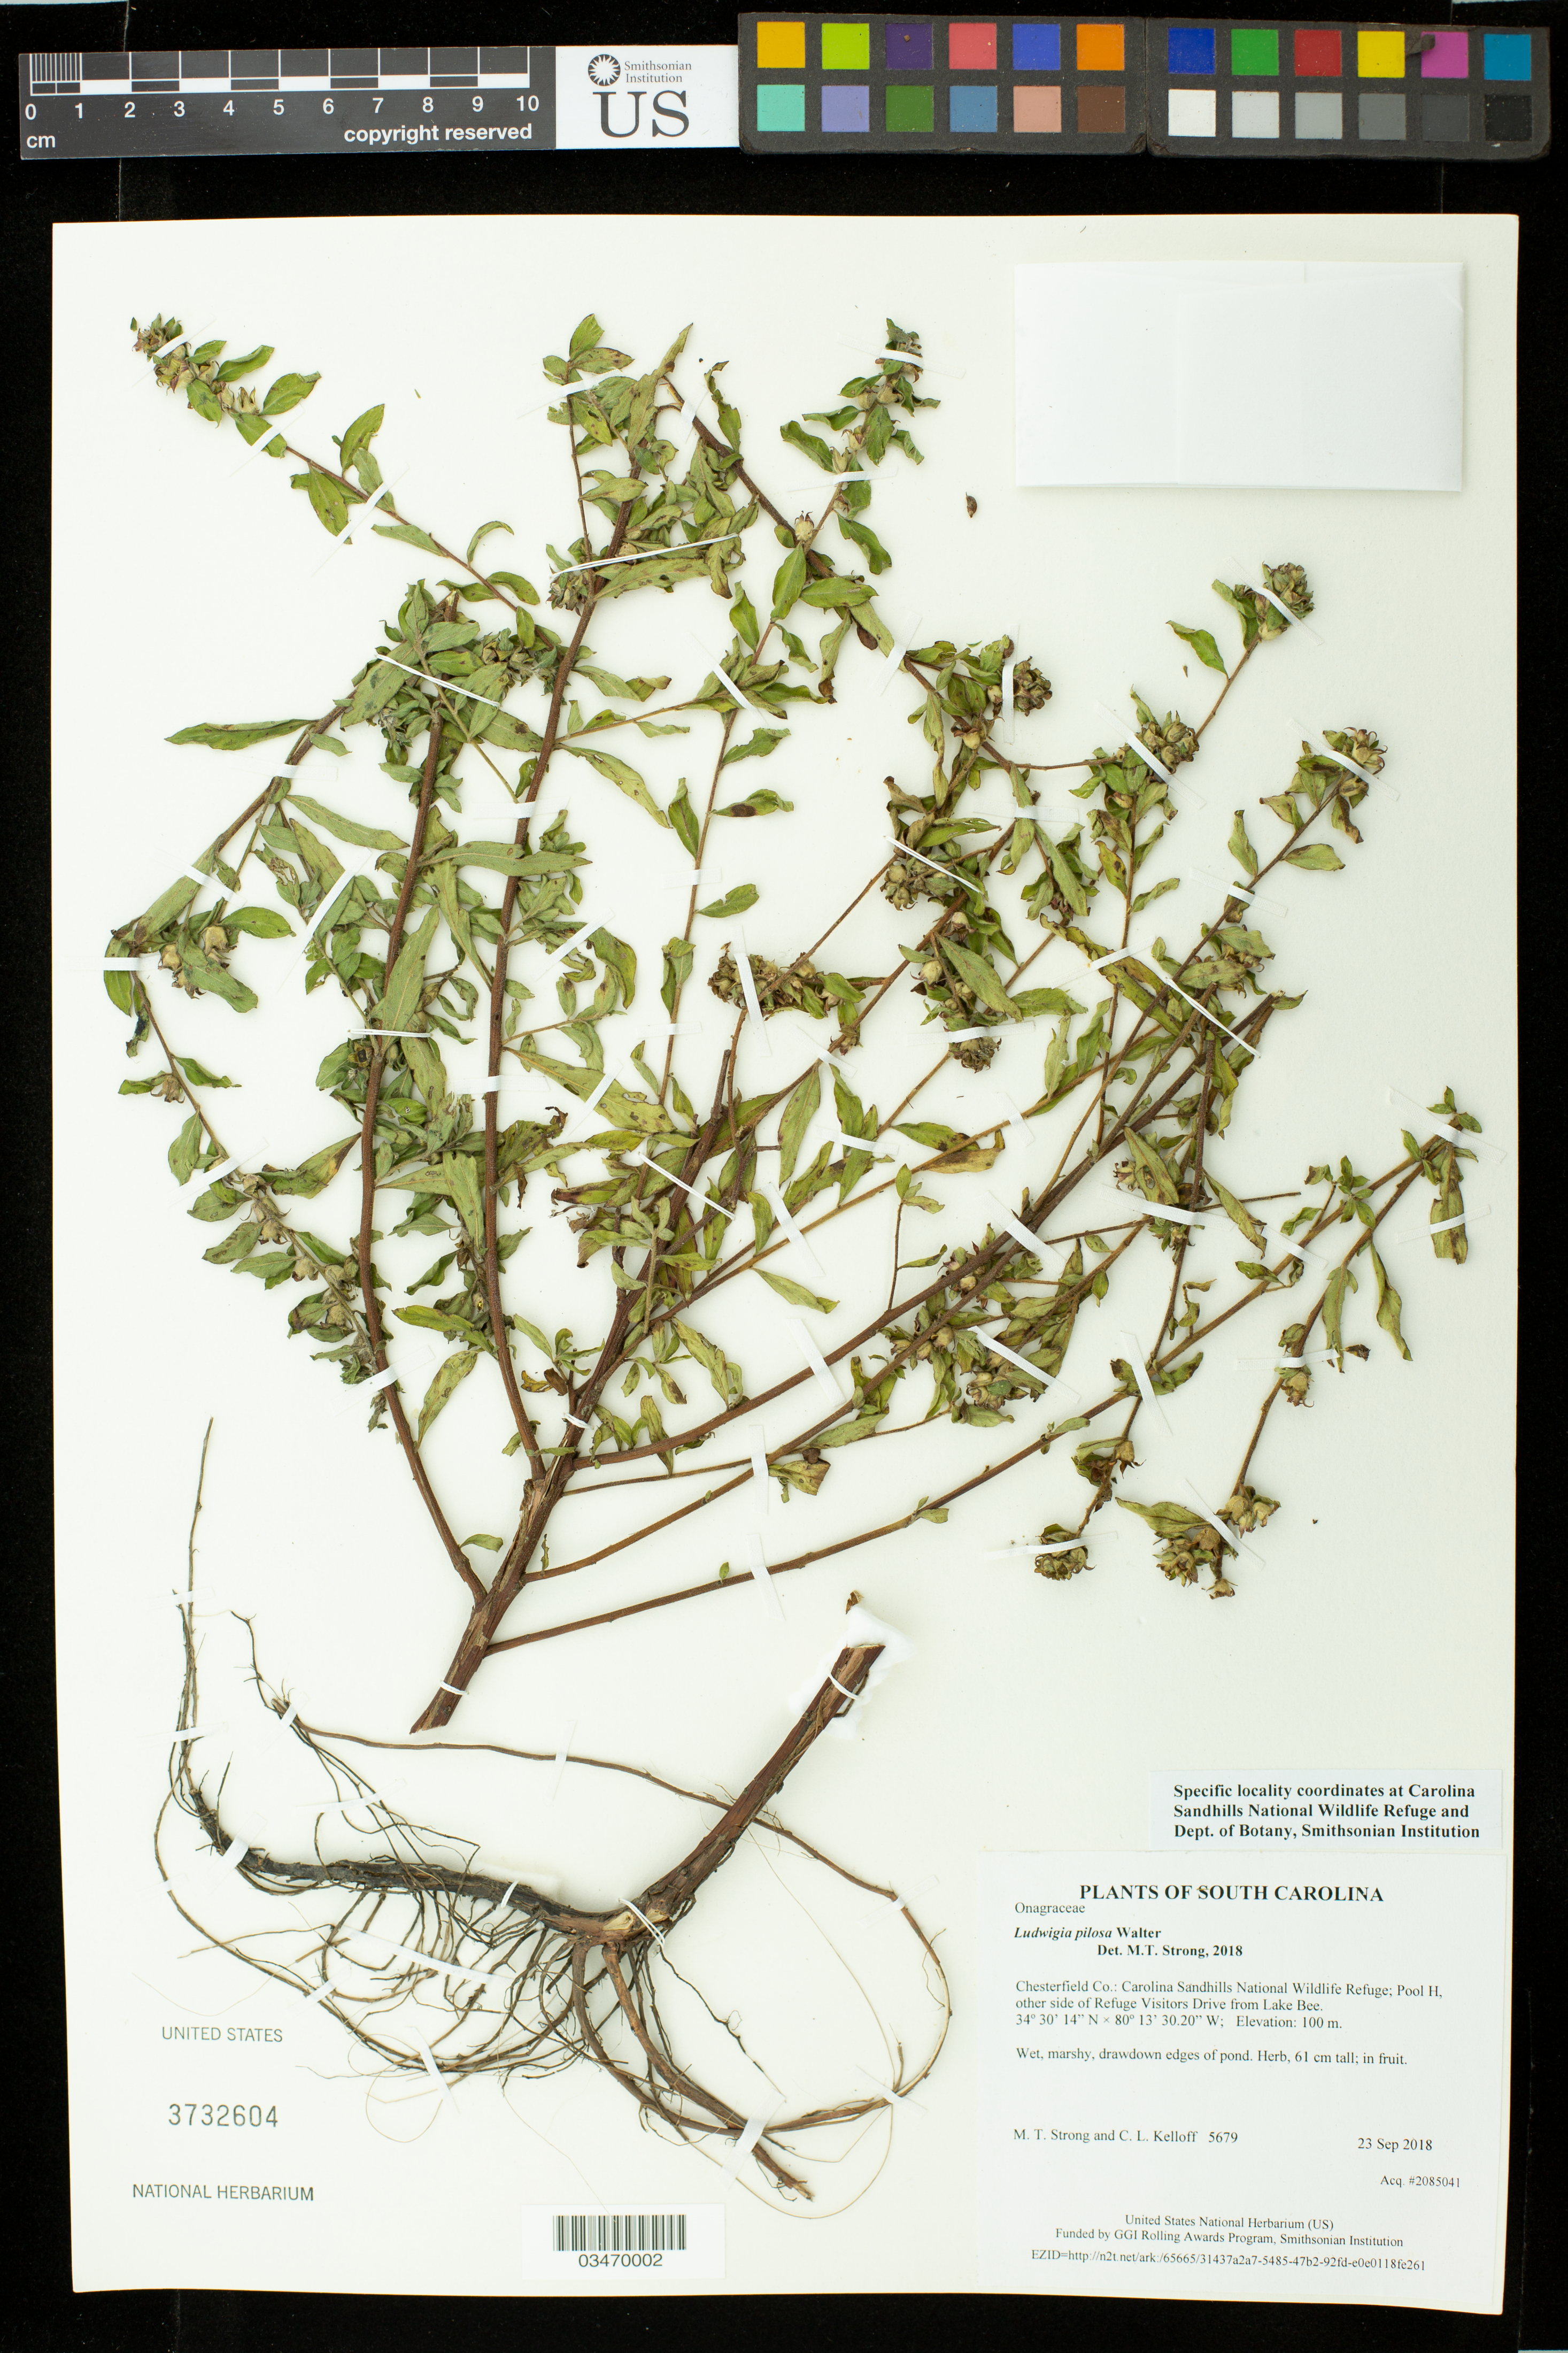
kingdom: Plantae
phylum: Tracheophyta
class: Magnoliopsida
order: Myrtales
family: Onagraceae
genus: Ludwigia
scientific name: Ludwigia pilosa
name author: Walter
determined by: Strong, M. T., (US), Smithsonian Institution - National Museum of Natural History (UNITED STATES)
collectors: M. T. Strong & C. L. Kelloff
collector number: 5679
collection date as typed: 23 Sep 2018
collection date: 2018-09-23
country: United States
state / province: South Carolina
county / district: Chesterfield Co.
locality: Carolina Sandhills National Wildlife Refuge; Pool H, other side of Refuge Visitors Drive from Lake Bee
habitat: Wet, marshy, drawdown edges of pond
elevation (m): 100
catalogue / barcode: US 3732604